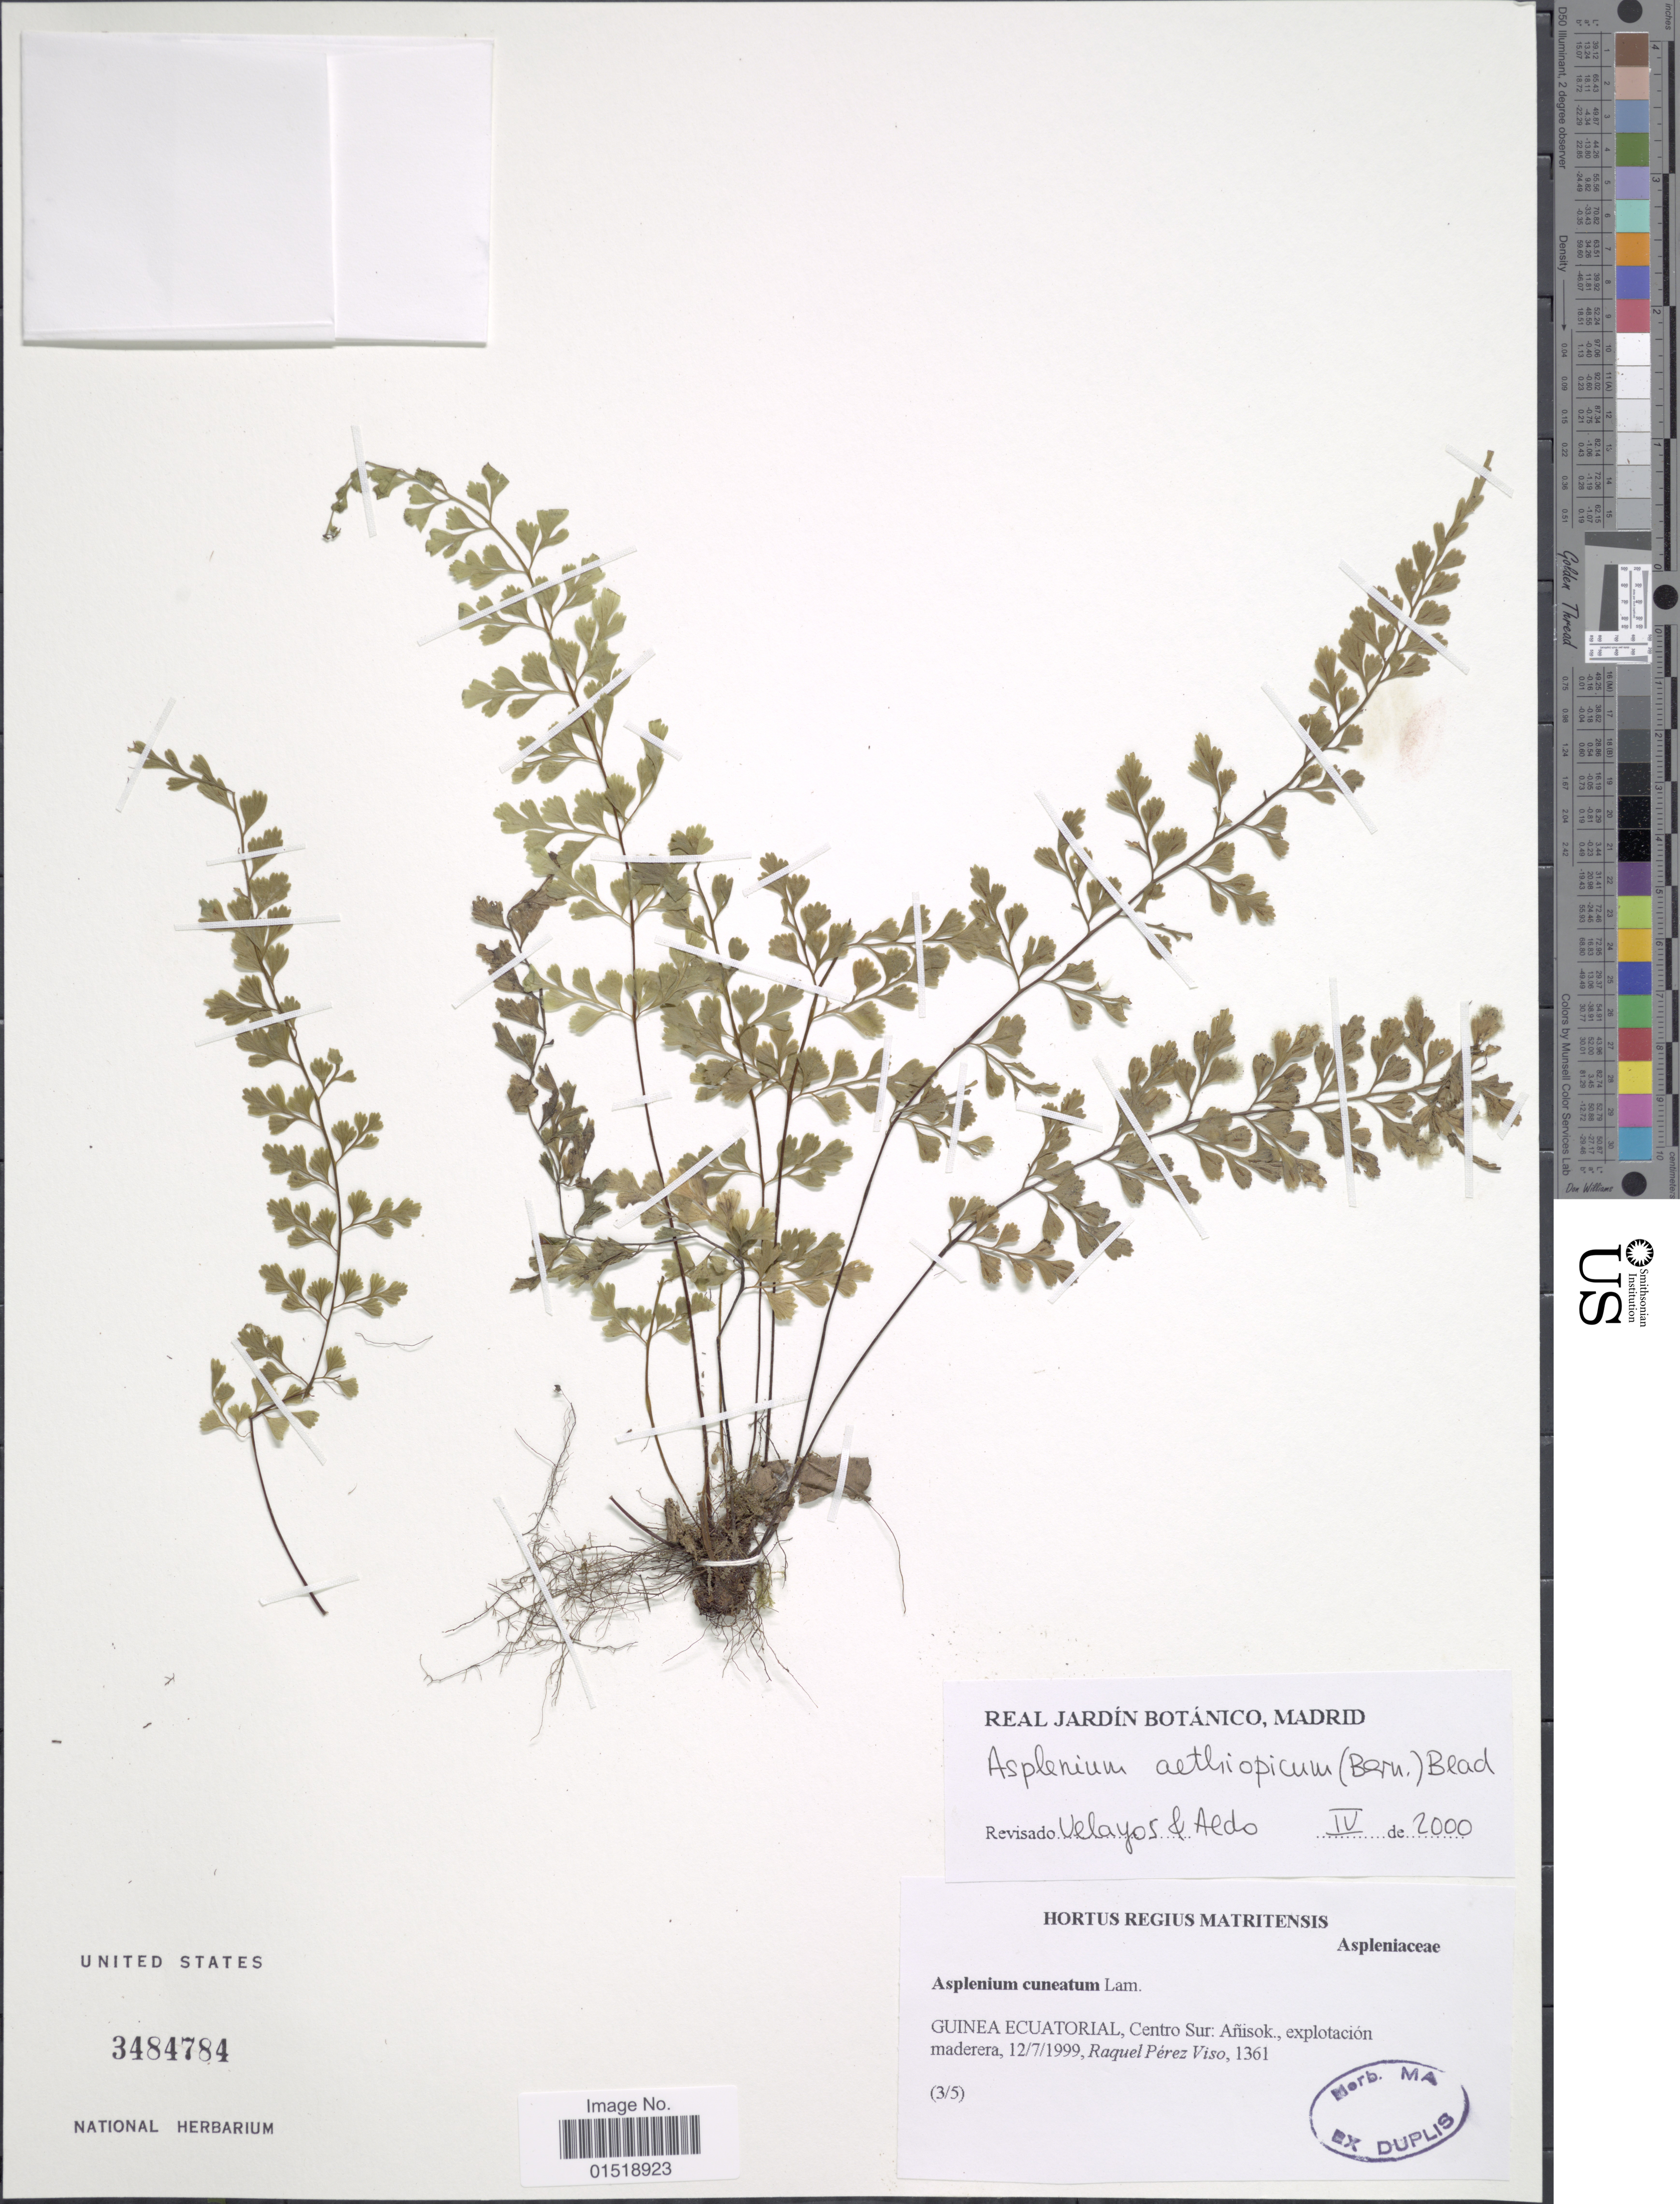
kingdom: Plantae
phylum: Tracheophyta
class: Polypodiopsida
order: Polypodiales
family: Aspleniaceae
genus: Asplenium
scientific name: Asplenium cuneatum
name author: Lam.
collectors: R. Perez Viso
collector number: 1361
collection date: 1999-07-12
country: Equatorial Guinea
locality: Centro Sur: Añisok.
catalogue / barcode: US 3484784